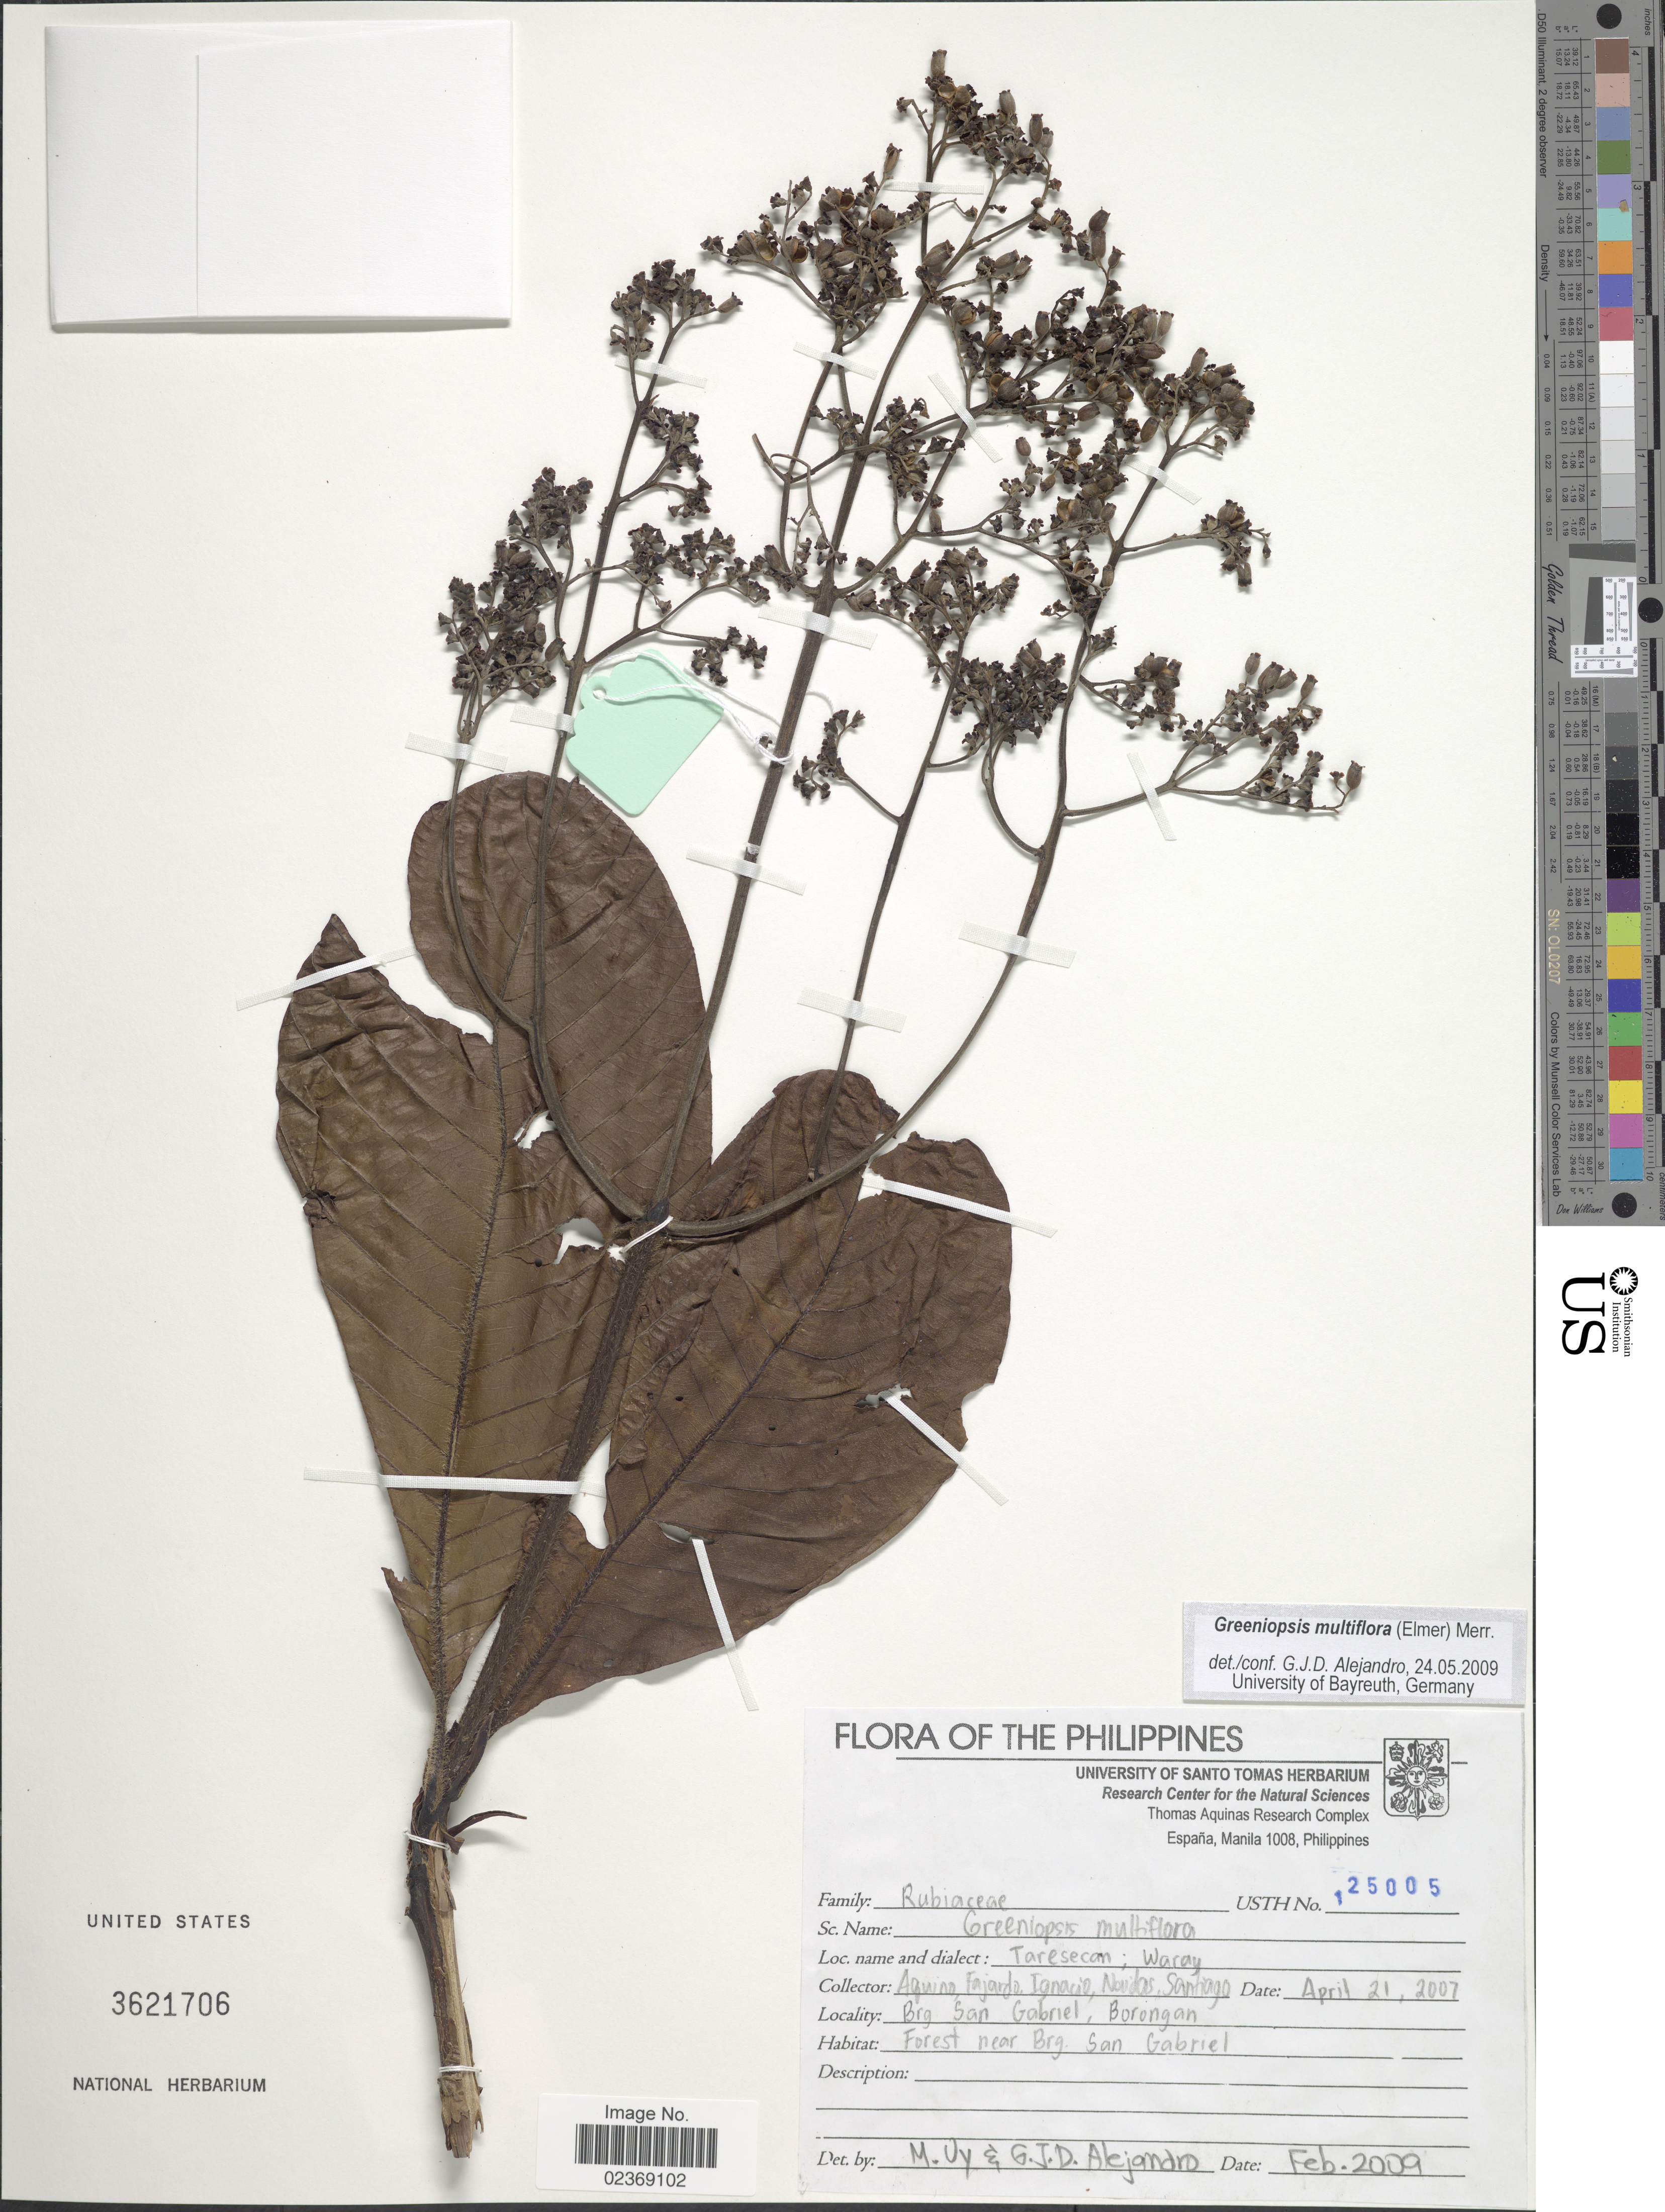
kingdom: Plantae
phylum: Tracheophyta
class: Magnoliopsida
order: Gentianales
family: Rubiaceae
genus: Greeniopsis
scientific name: Greeniopsis multiflora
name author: (Elmer) Merr.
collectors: Aquino, Fajardo, --, Ignacio, Naidas & -. Santiago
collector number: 125005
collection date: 2007-04-21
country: Philippines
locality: Brg San Gabriel, Borongan, Forest near Brg San Gabriel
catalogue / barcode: US 3621706